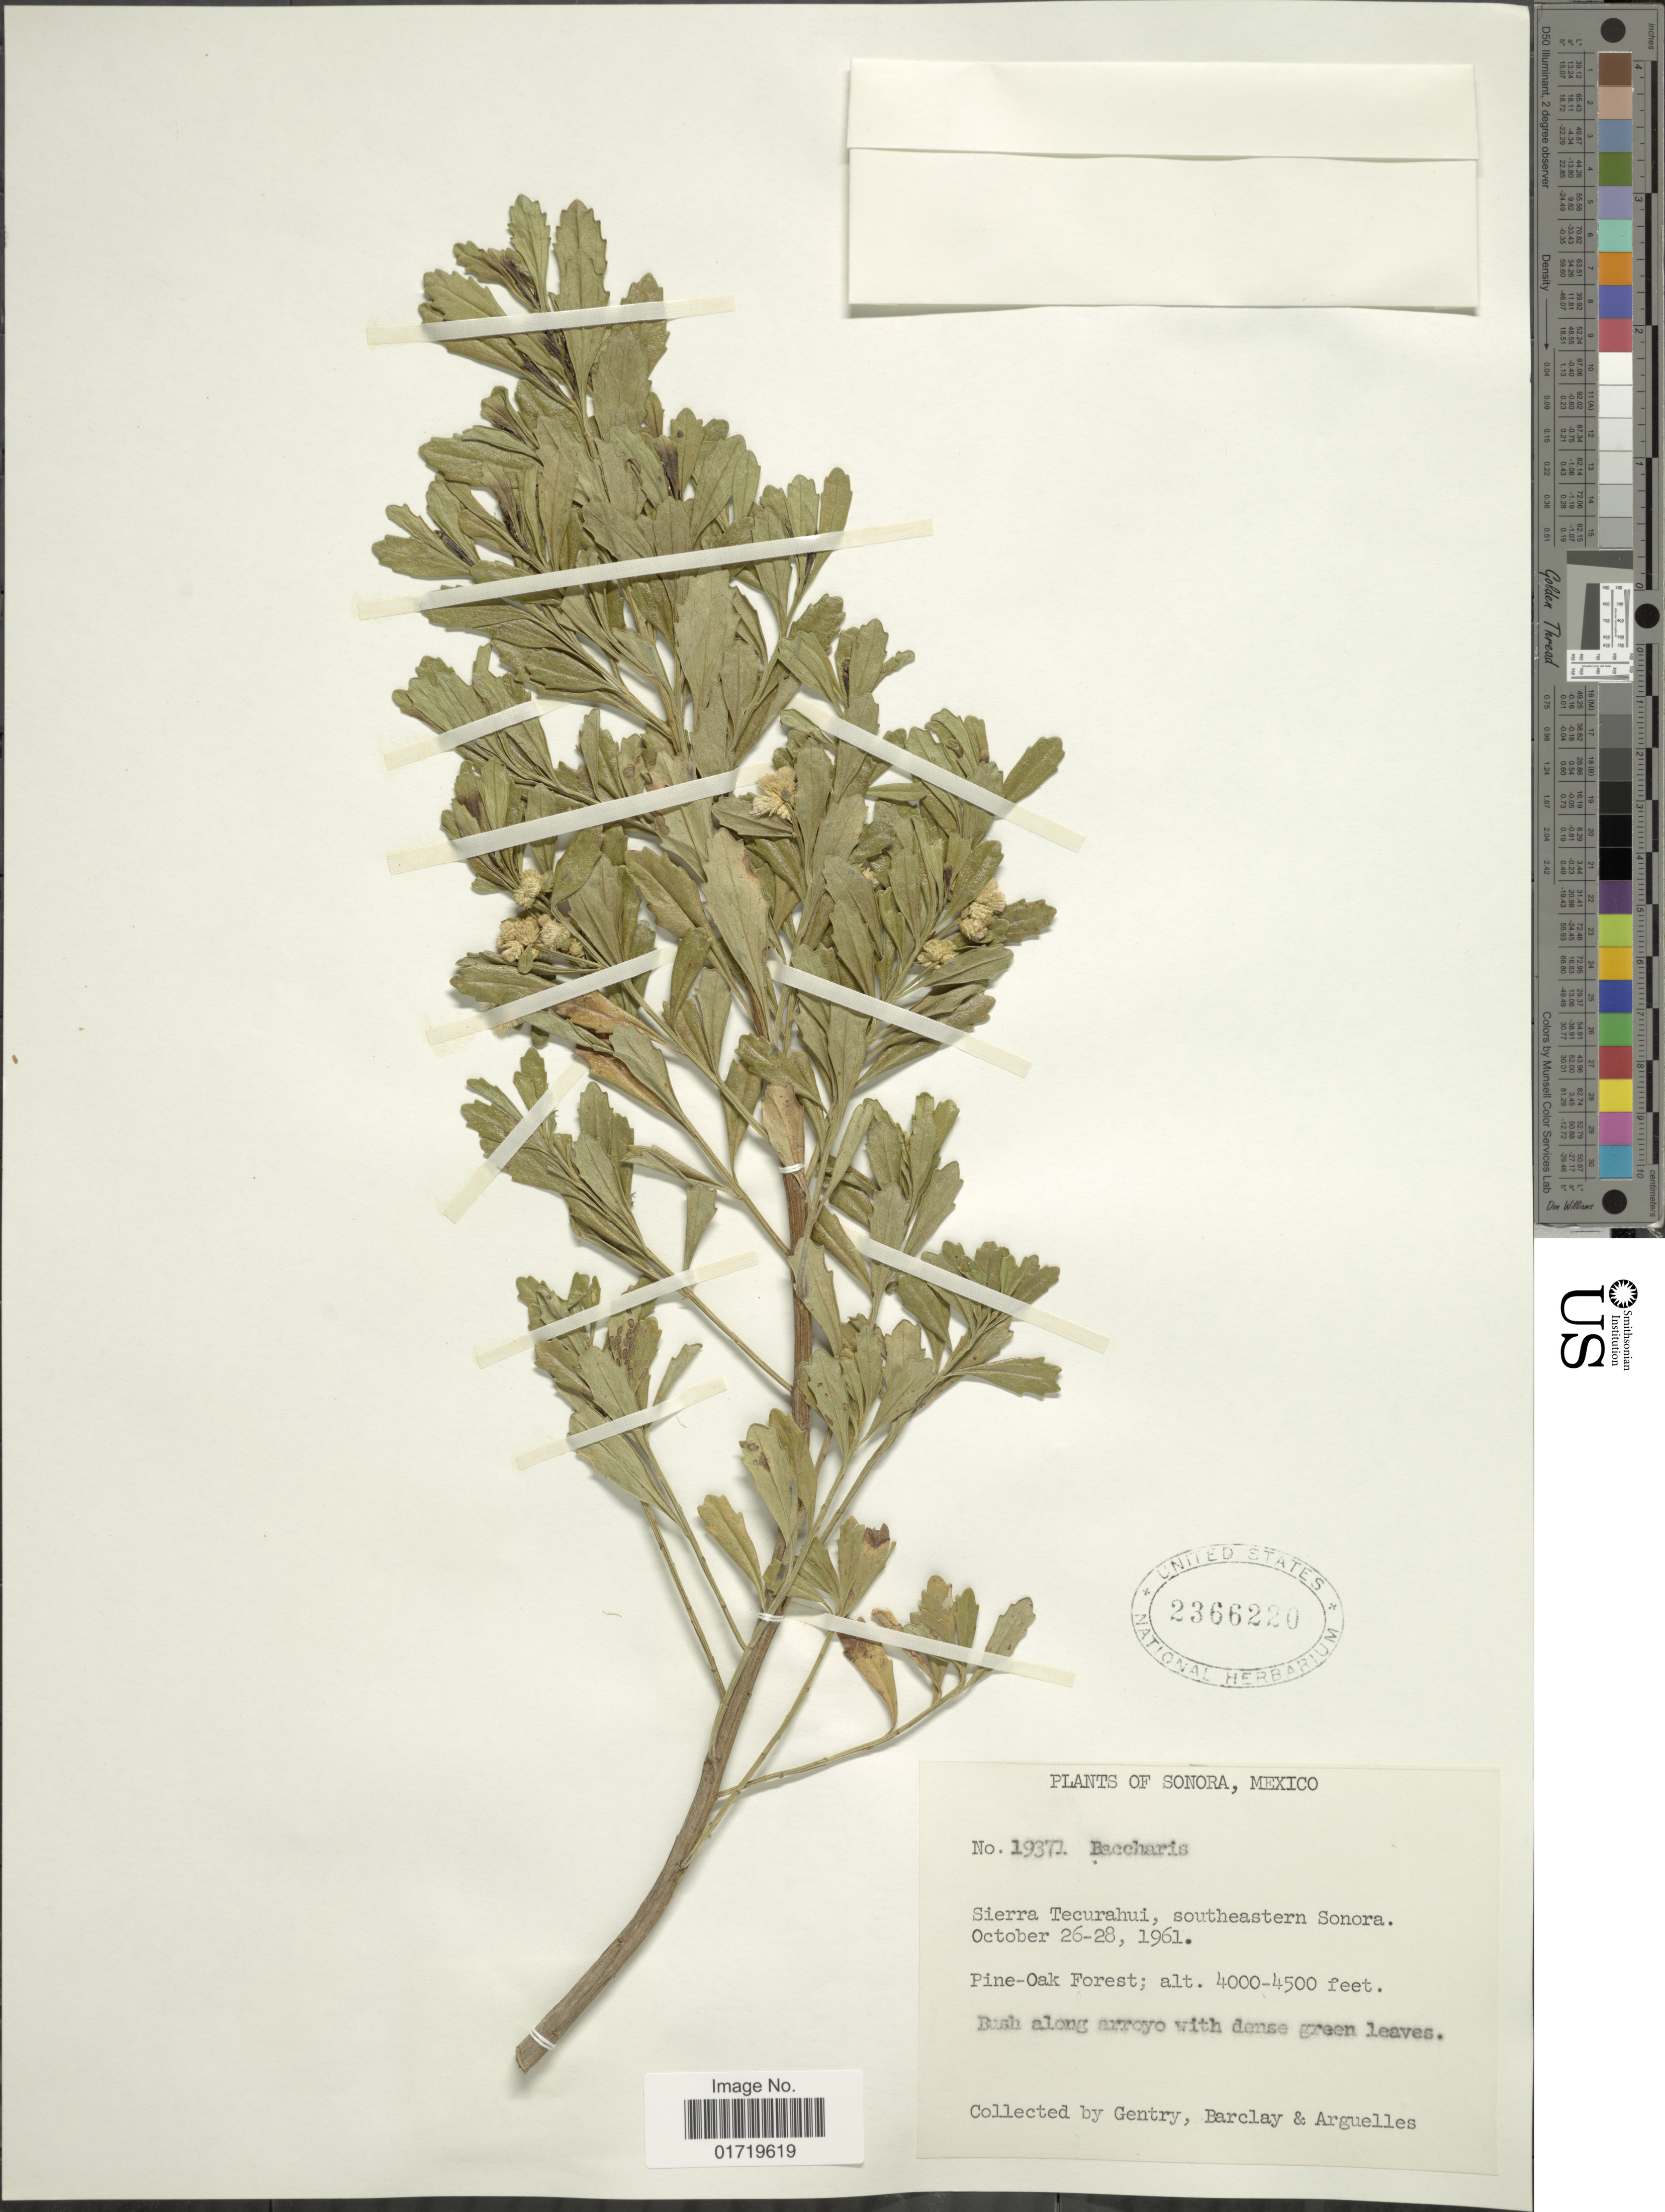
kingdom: Plantae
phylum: Tracheophyta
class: Magnoliopsida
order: Asterales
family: Asteraceae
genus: Baccharis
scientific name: Baccharis sp.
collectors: Gentry, --, -- Barclay & Arguelles, --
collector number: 19371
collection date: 1961-10-26/1961-10-28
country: Mexico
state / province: Sonora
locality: Sierra Tecurahui, southeastern Sonora, Oine-oak Forest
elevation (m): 1219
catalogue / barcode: US 2366220